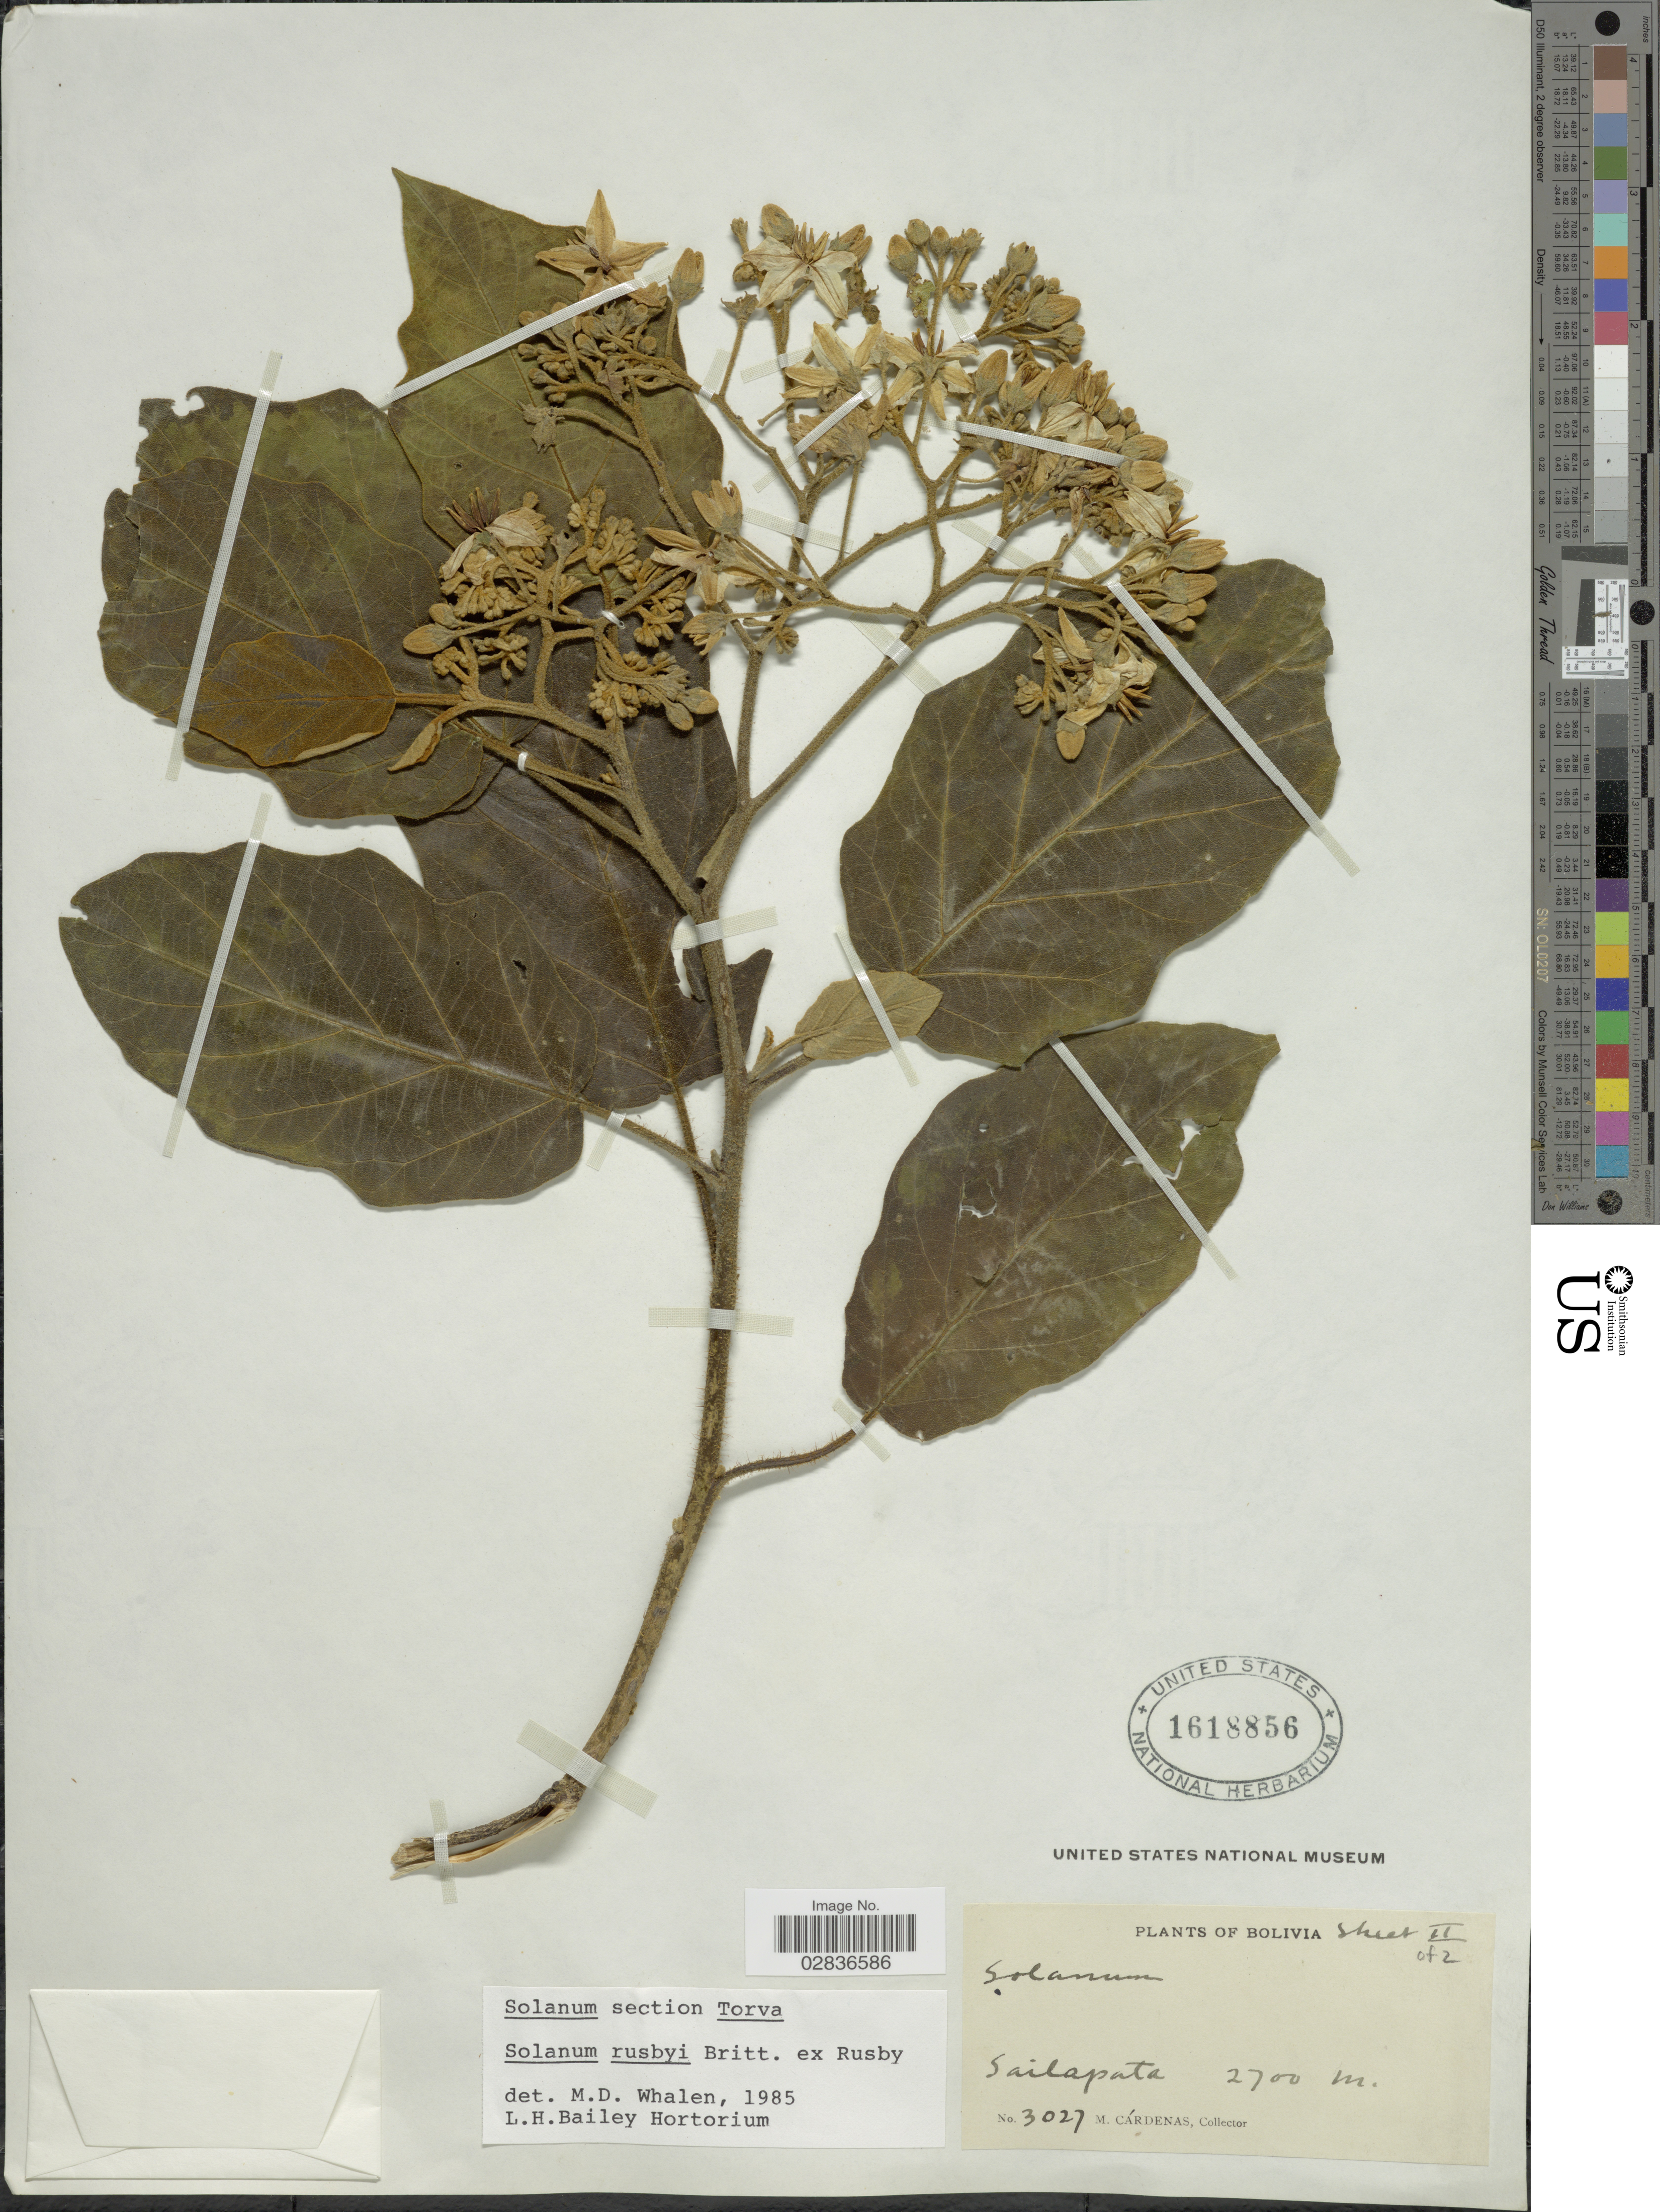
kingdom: Plantae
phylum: Tracheophyta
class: Magnoliopsida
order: Solanales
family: Solanaceae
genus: Solanum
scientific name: Solanum rusbyi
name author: Britton ex Rusby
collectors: M. Cárdenas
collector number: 3027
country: Bolivia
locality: Sailapata.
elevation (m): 2700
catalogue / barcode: US 1618856